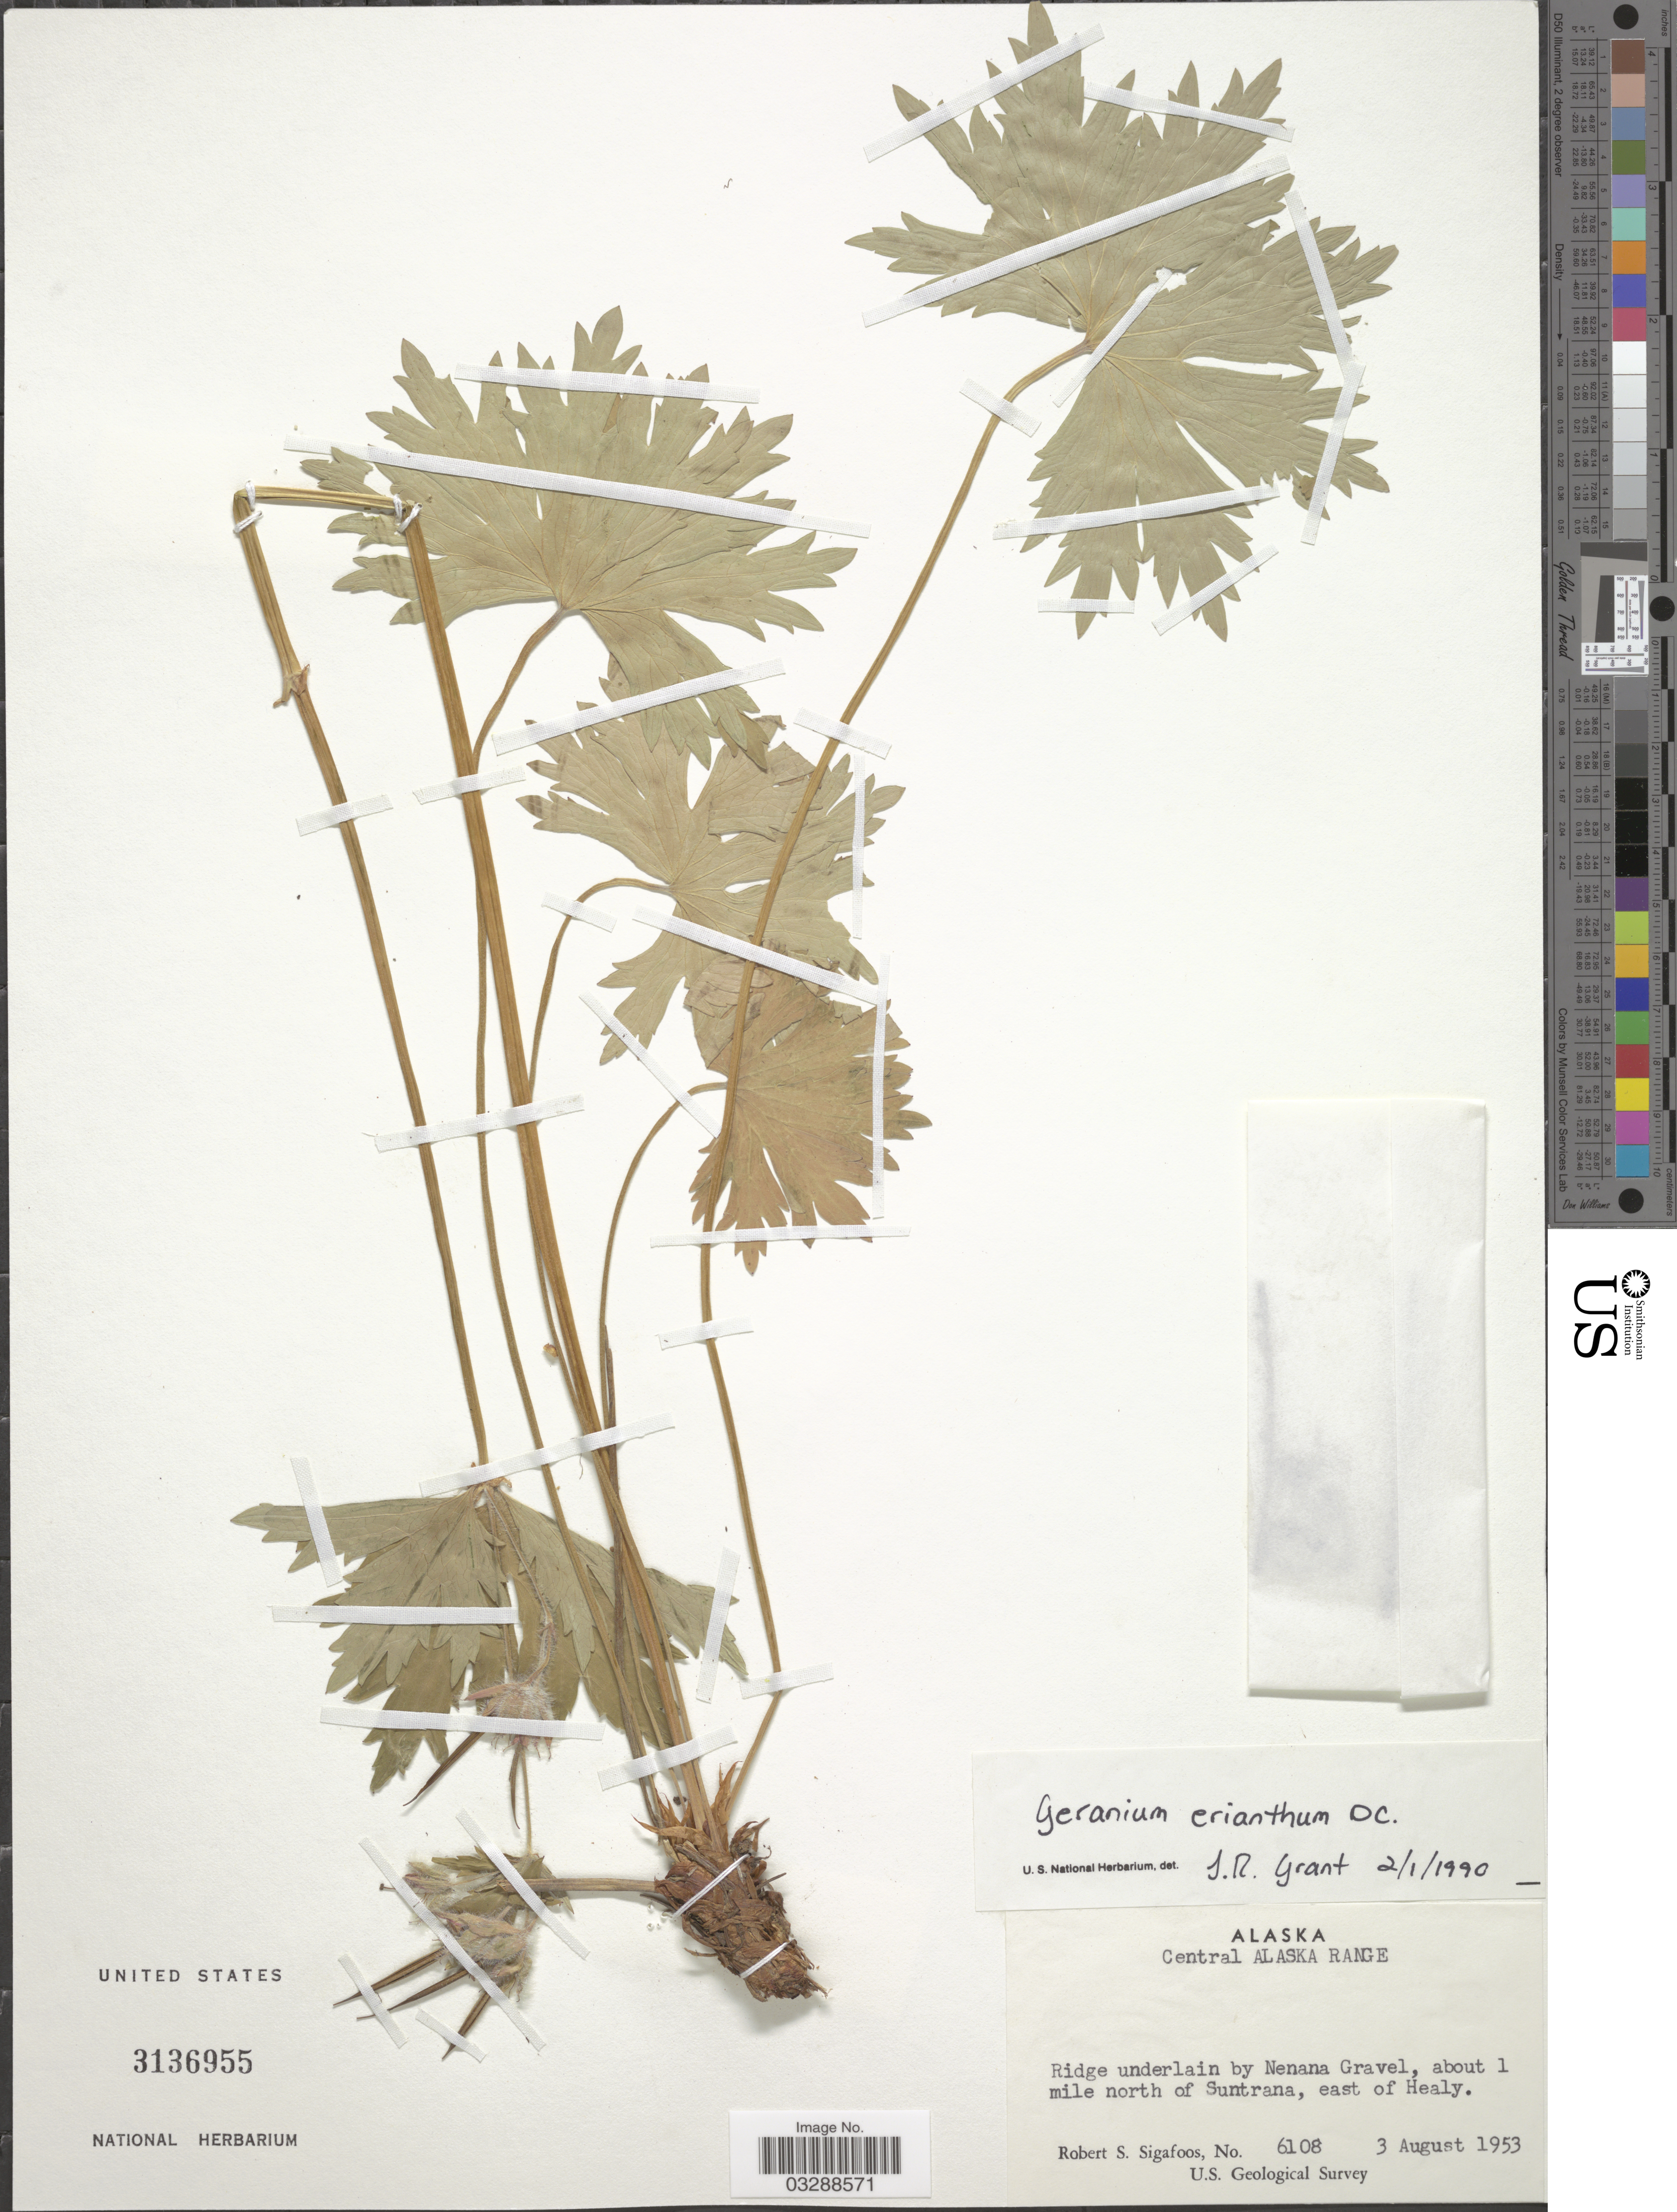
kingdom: Plantae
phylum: Tracheophyta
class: Magnoliopsida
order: Geraniales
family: Geraniaceae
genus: Geranium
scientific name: Geranium erianthum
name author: DC.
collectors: R. Sigafoos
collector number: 6108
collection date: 1953-08-03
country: United States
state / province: Alaska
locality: Central Alaska Range, Ridge underlain by Nenana Gravel, about 1 mile north of Suntrana, east of Healy.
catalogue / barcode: US 3136955